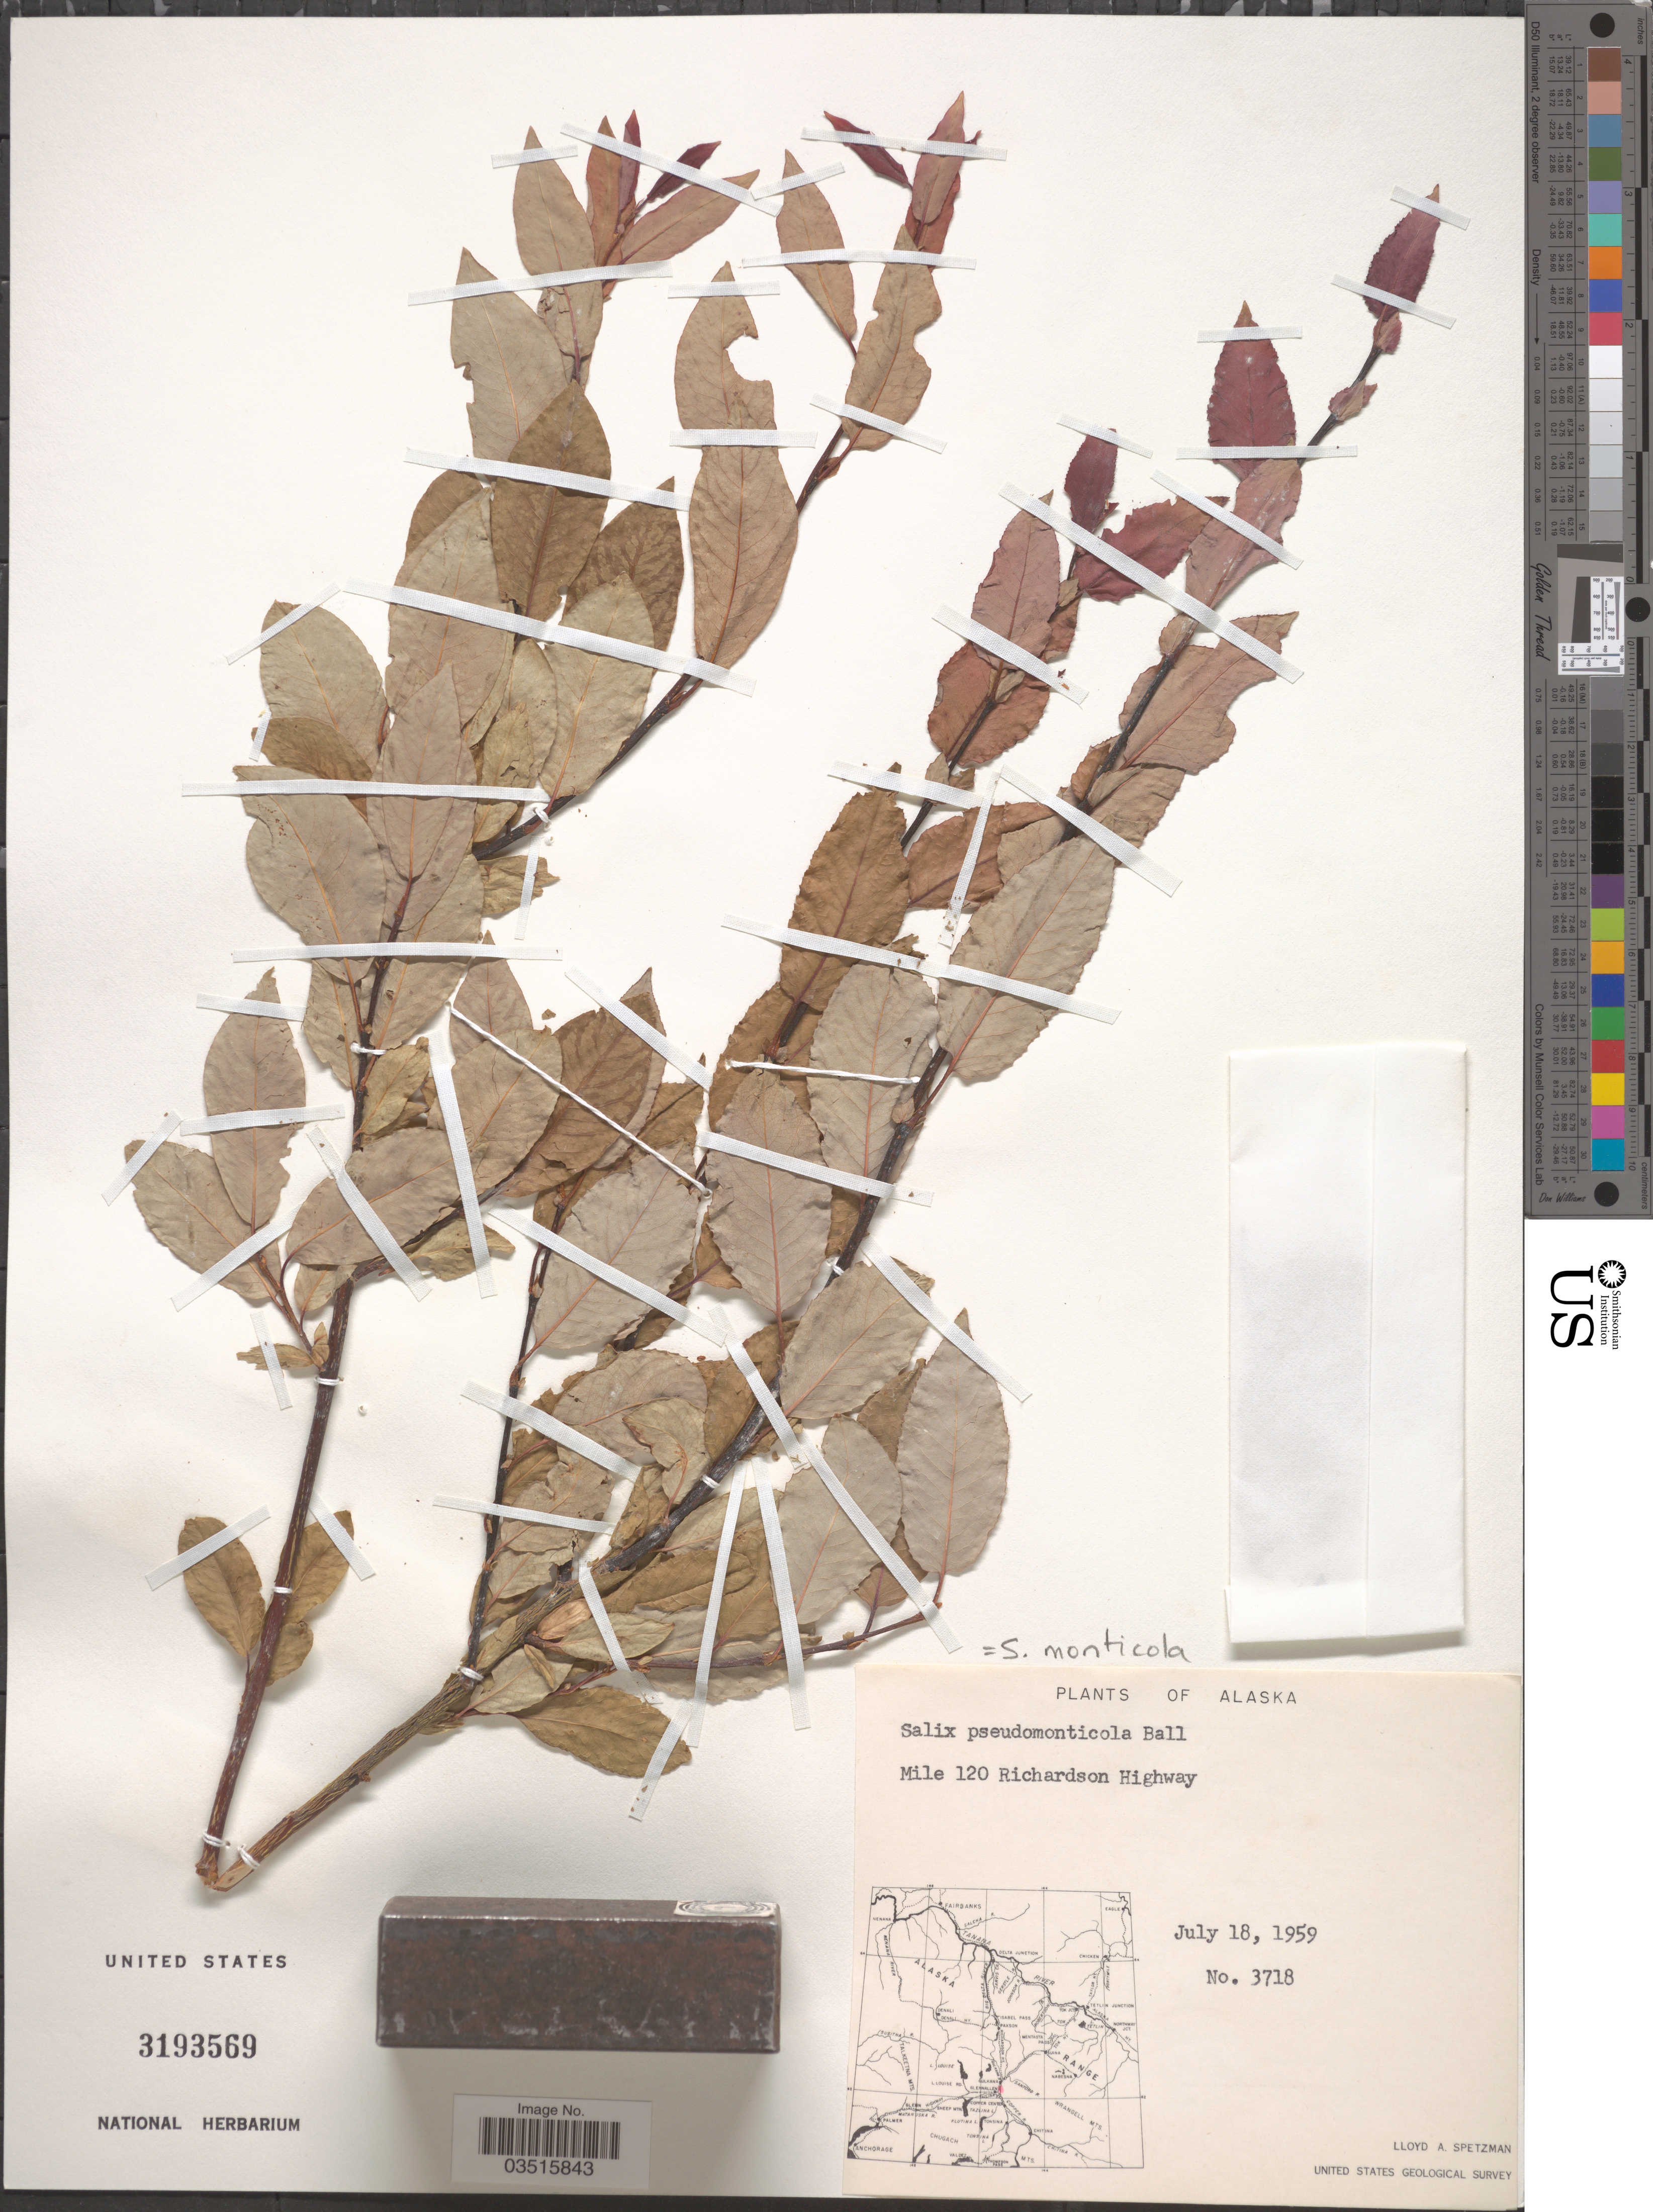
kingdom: Plantae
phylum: Tracheophyta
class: Magnoliopsida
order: Malpighiales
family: Salicaceae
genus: Salix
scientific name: Salix monticola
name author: Bebb.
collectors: L. Spetzman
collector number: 3718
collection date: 1959-07-18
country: United States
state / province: Alaska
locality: Mile 120 Richardson Highway.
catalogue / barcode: US 3193569